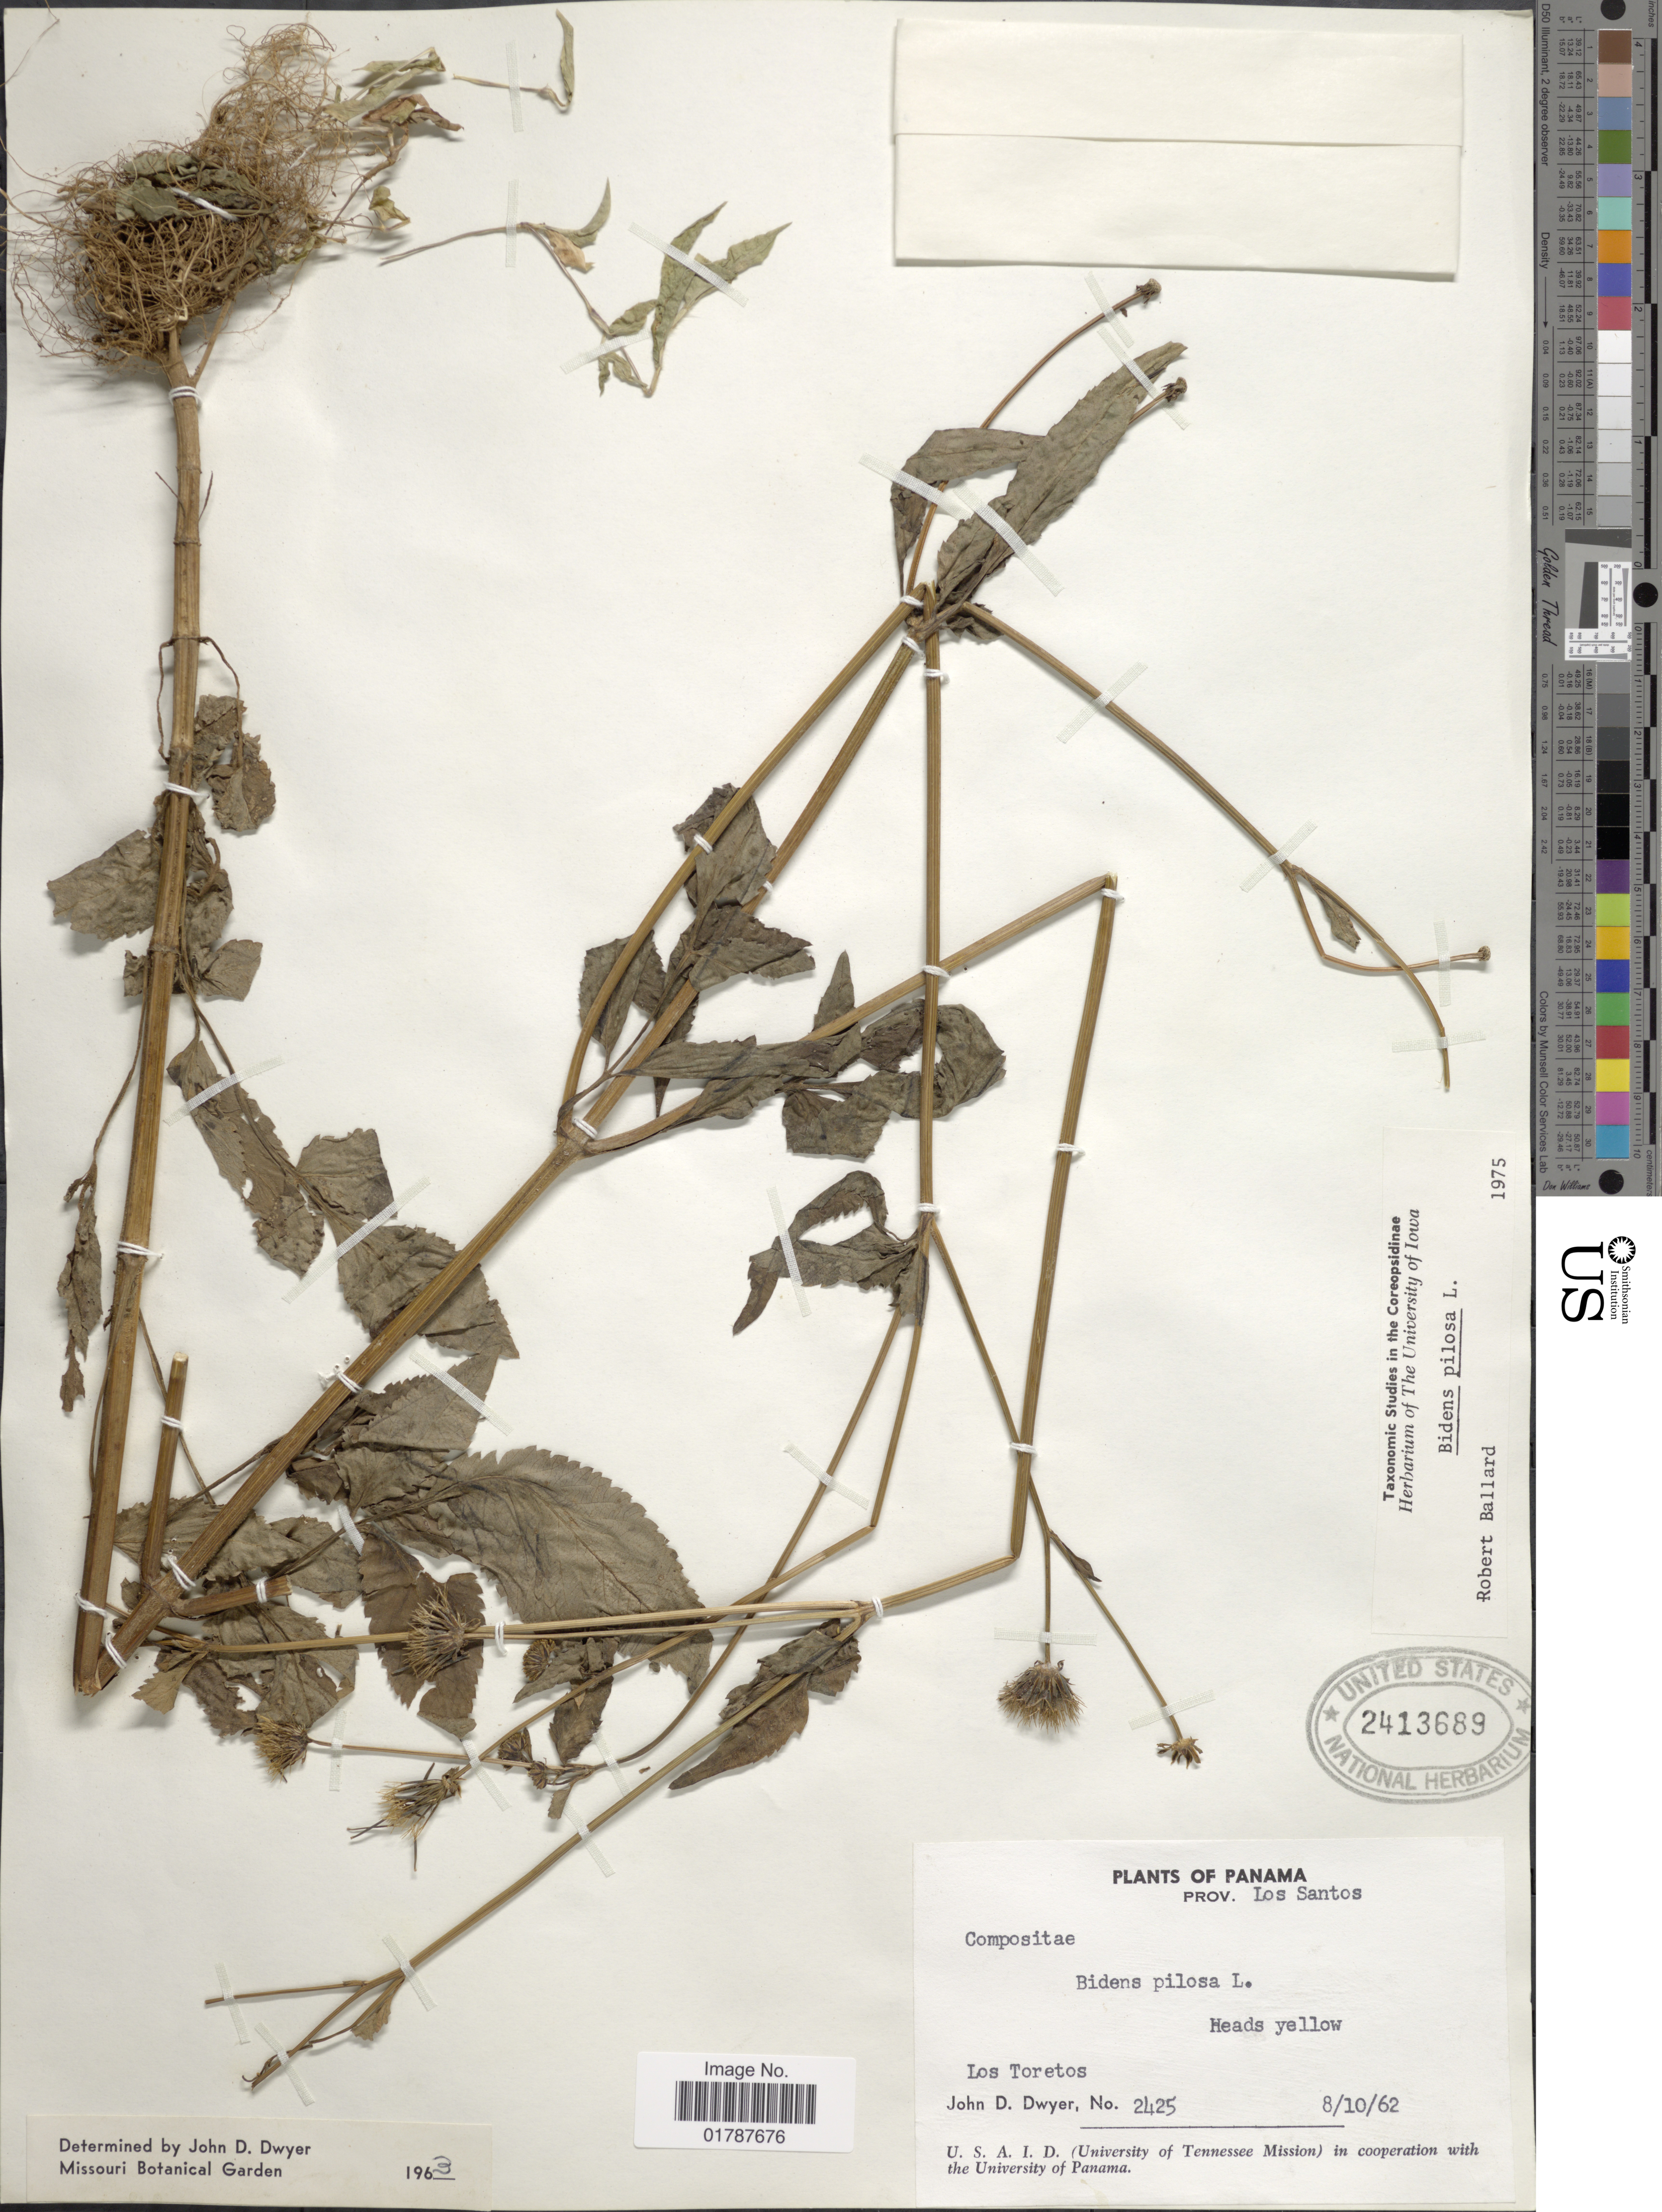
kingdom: Plantae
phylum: Tracheophyta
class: Magnoliopsida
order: Asterales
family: Asteraceae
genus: Bidens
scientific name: Bidens pilosa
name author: L.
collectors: J. D. Dwyer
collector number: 2425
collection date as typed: Transcribed d/m/y: 8/10/62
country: Panama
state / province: Los Santos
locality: Prov. Los Santos, Los Toretos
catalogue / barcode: US 2413689